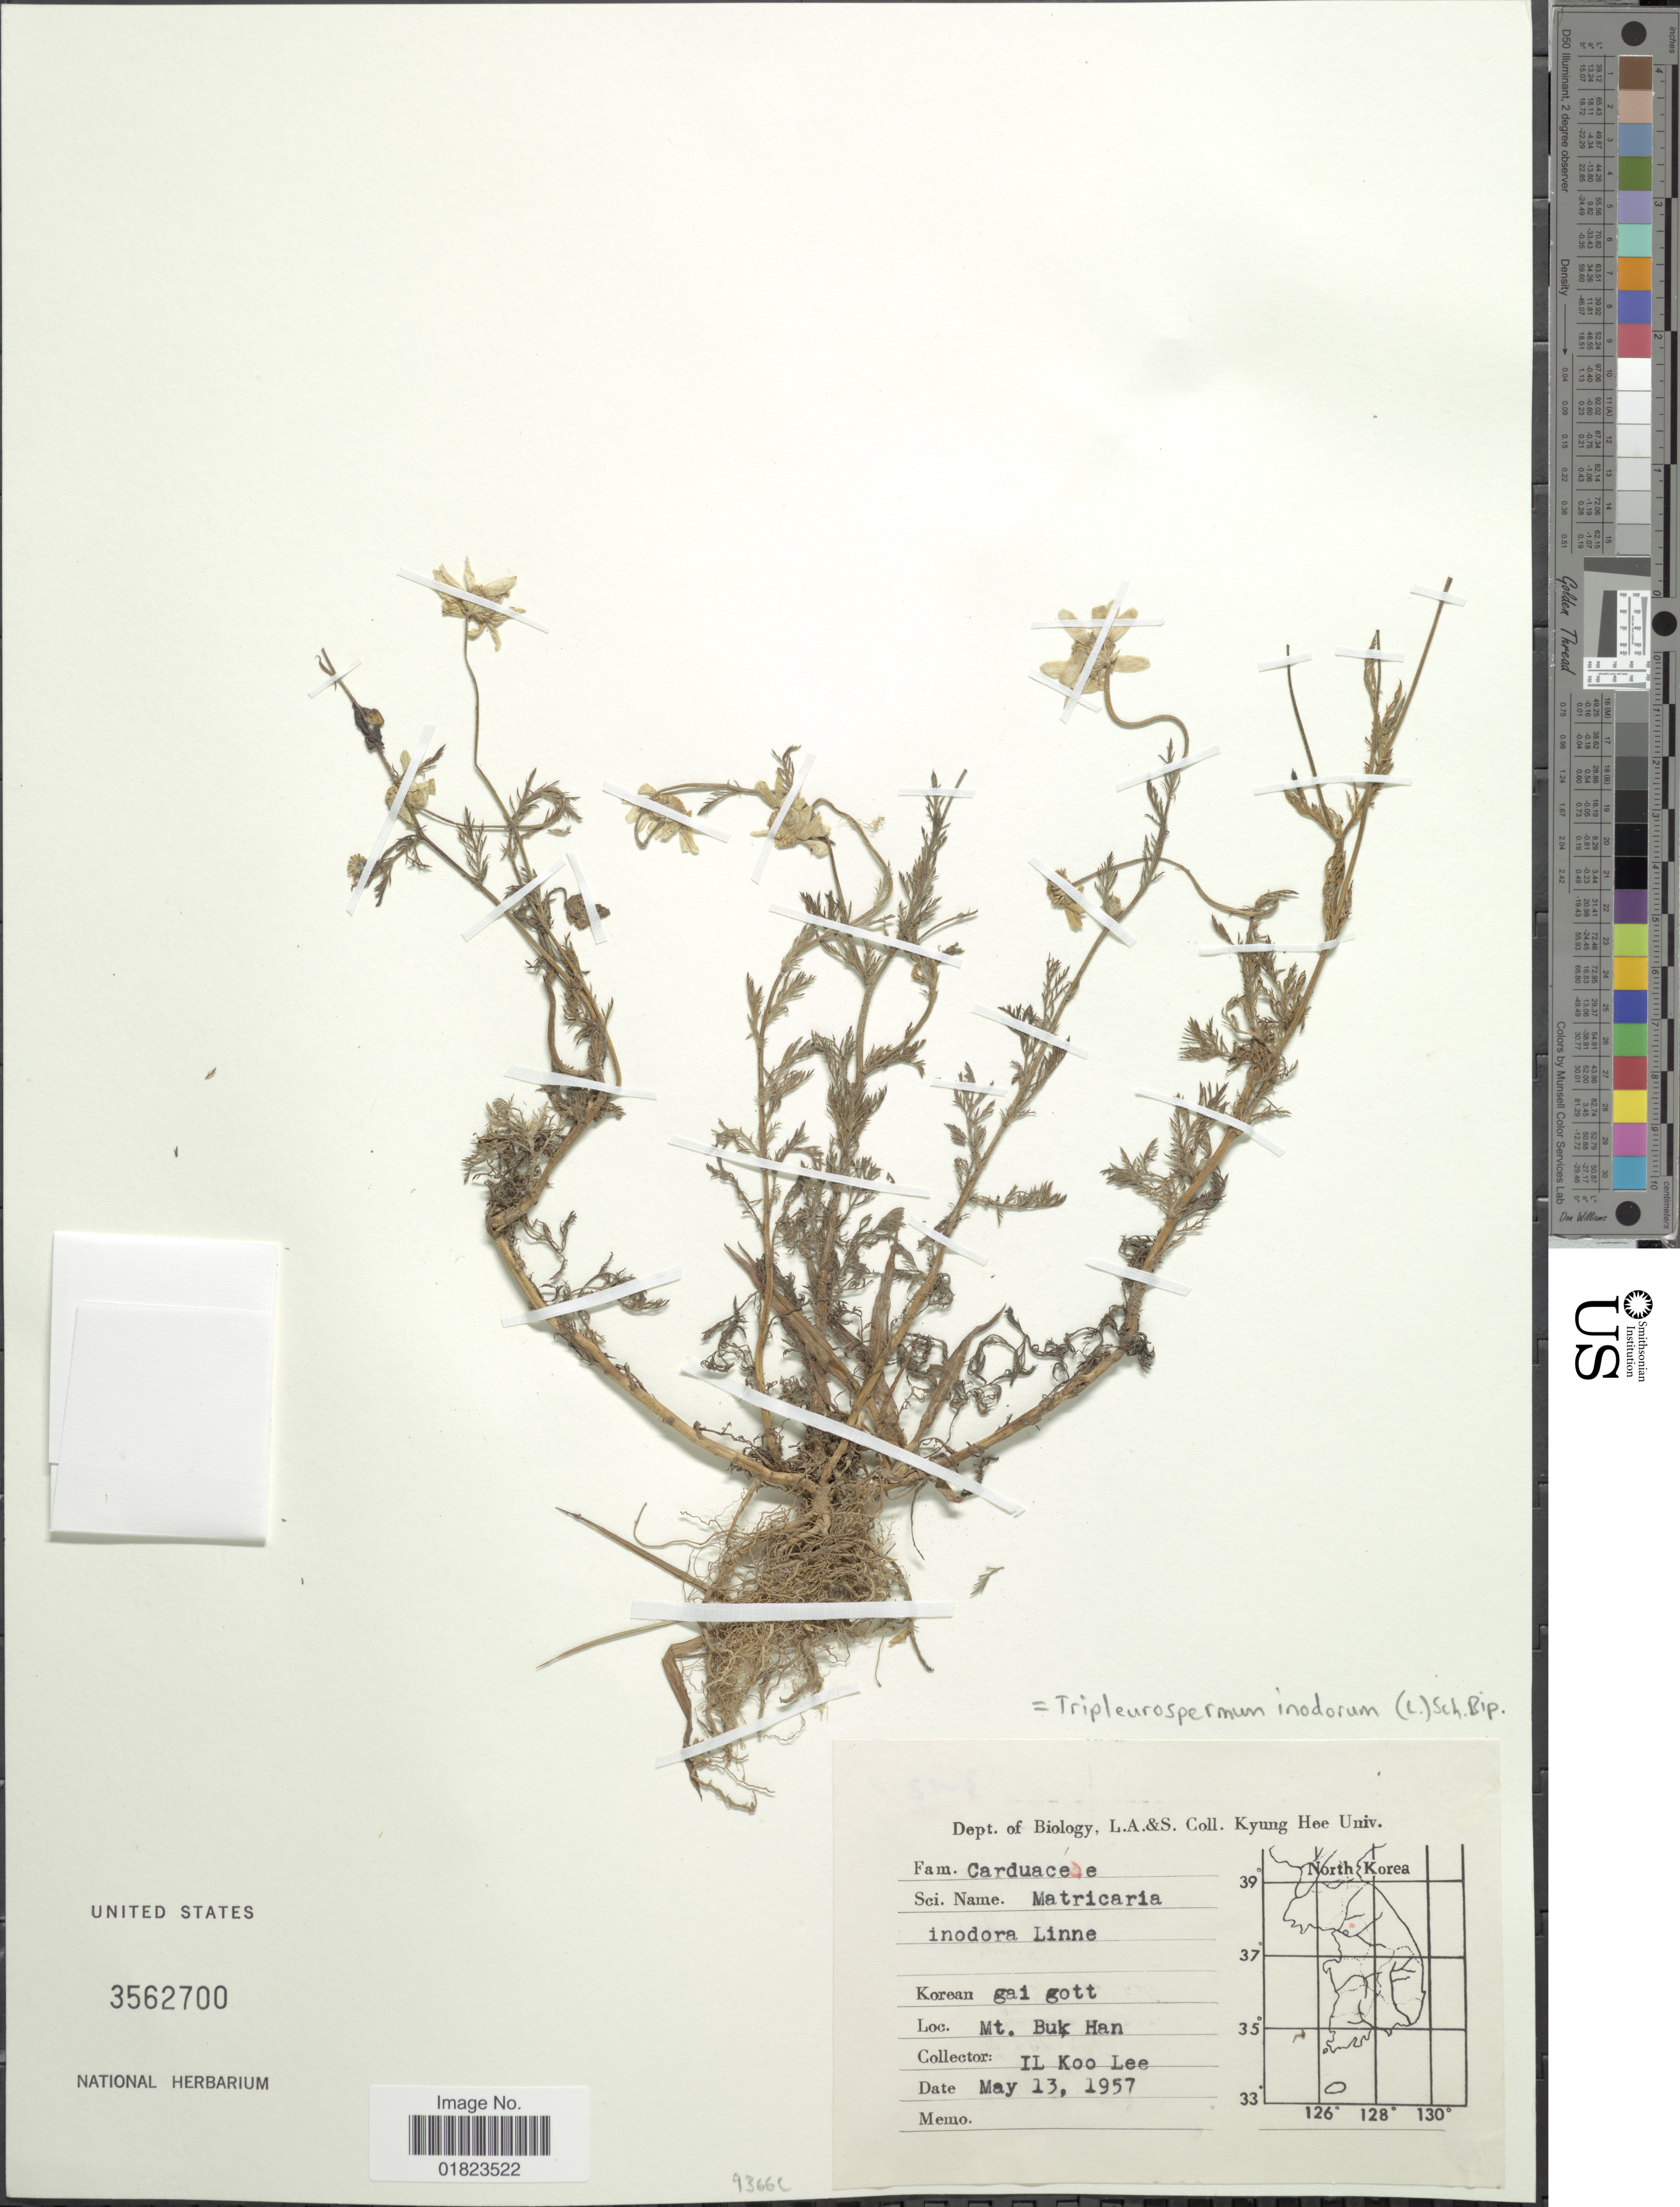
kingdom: Plantae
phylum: Tracheophyta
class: Magnoliopsida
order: Asterales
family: Asteraceae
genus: Tripleurospermum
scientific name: Tripleurospermum inodorum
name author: (L.) Sch. Bip.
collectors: I. Lee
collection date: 1957-05-13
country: North Korea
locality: Mt. Buk Han.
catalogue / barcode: US 3562700